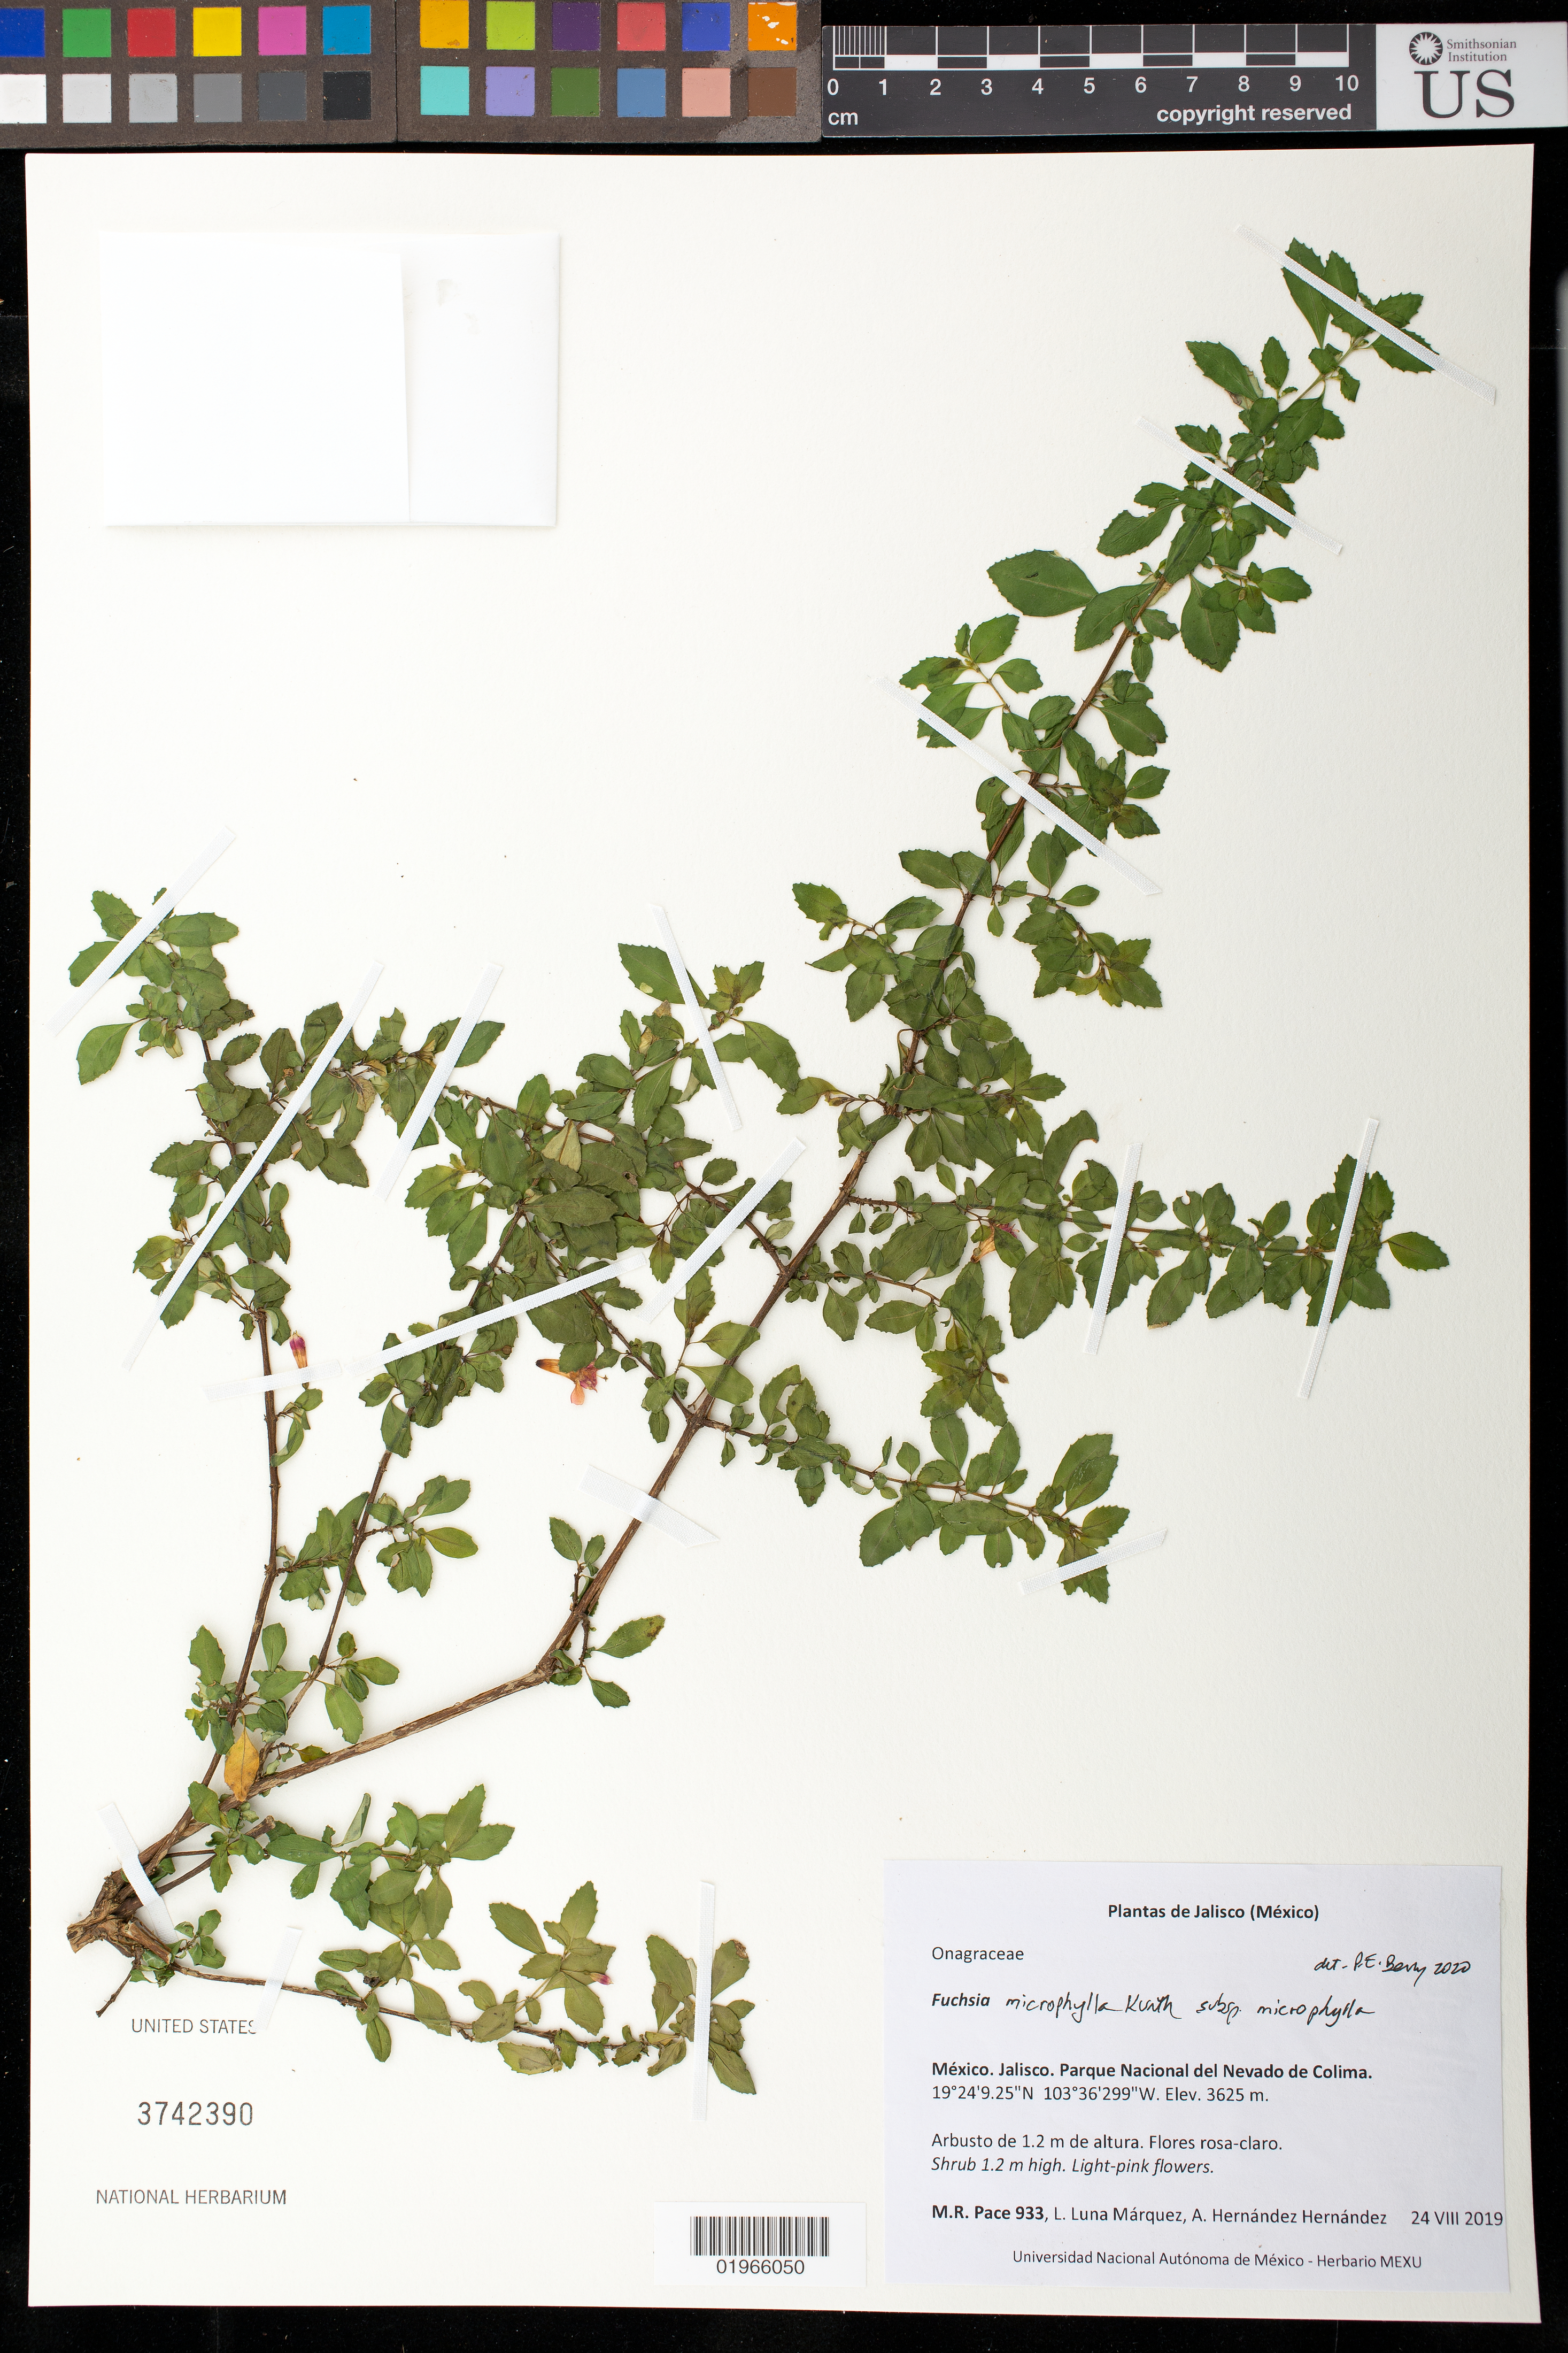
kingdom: Plantae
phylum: Tracheophyta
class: Magnoliopsida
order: Myrtales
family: Onagraceae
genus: Fuchsia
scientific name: Fuchsia microphylla subsp. microphylla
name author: Kunth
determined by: Berry, P. E., (WIS), University of Wisconsin - Madison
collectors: M. R. Pace, L. Luna Marquez & A. Hernandez Hernandez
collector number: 933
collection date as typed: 24 VIII 2019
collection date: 2019-08-24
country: Mexico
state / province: Jalisco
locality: Parque Nacional del Nevado de Colima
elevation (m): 3625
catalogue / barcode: US 3742390